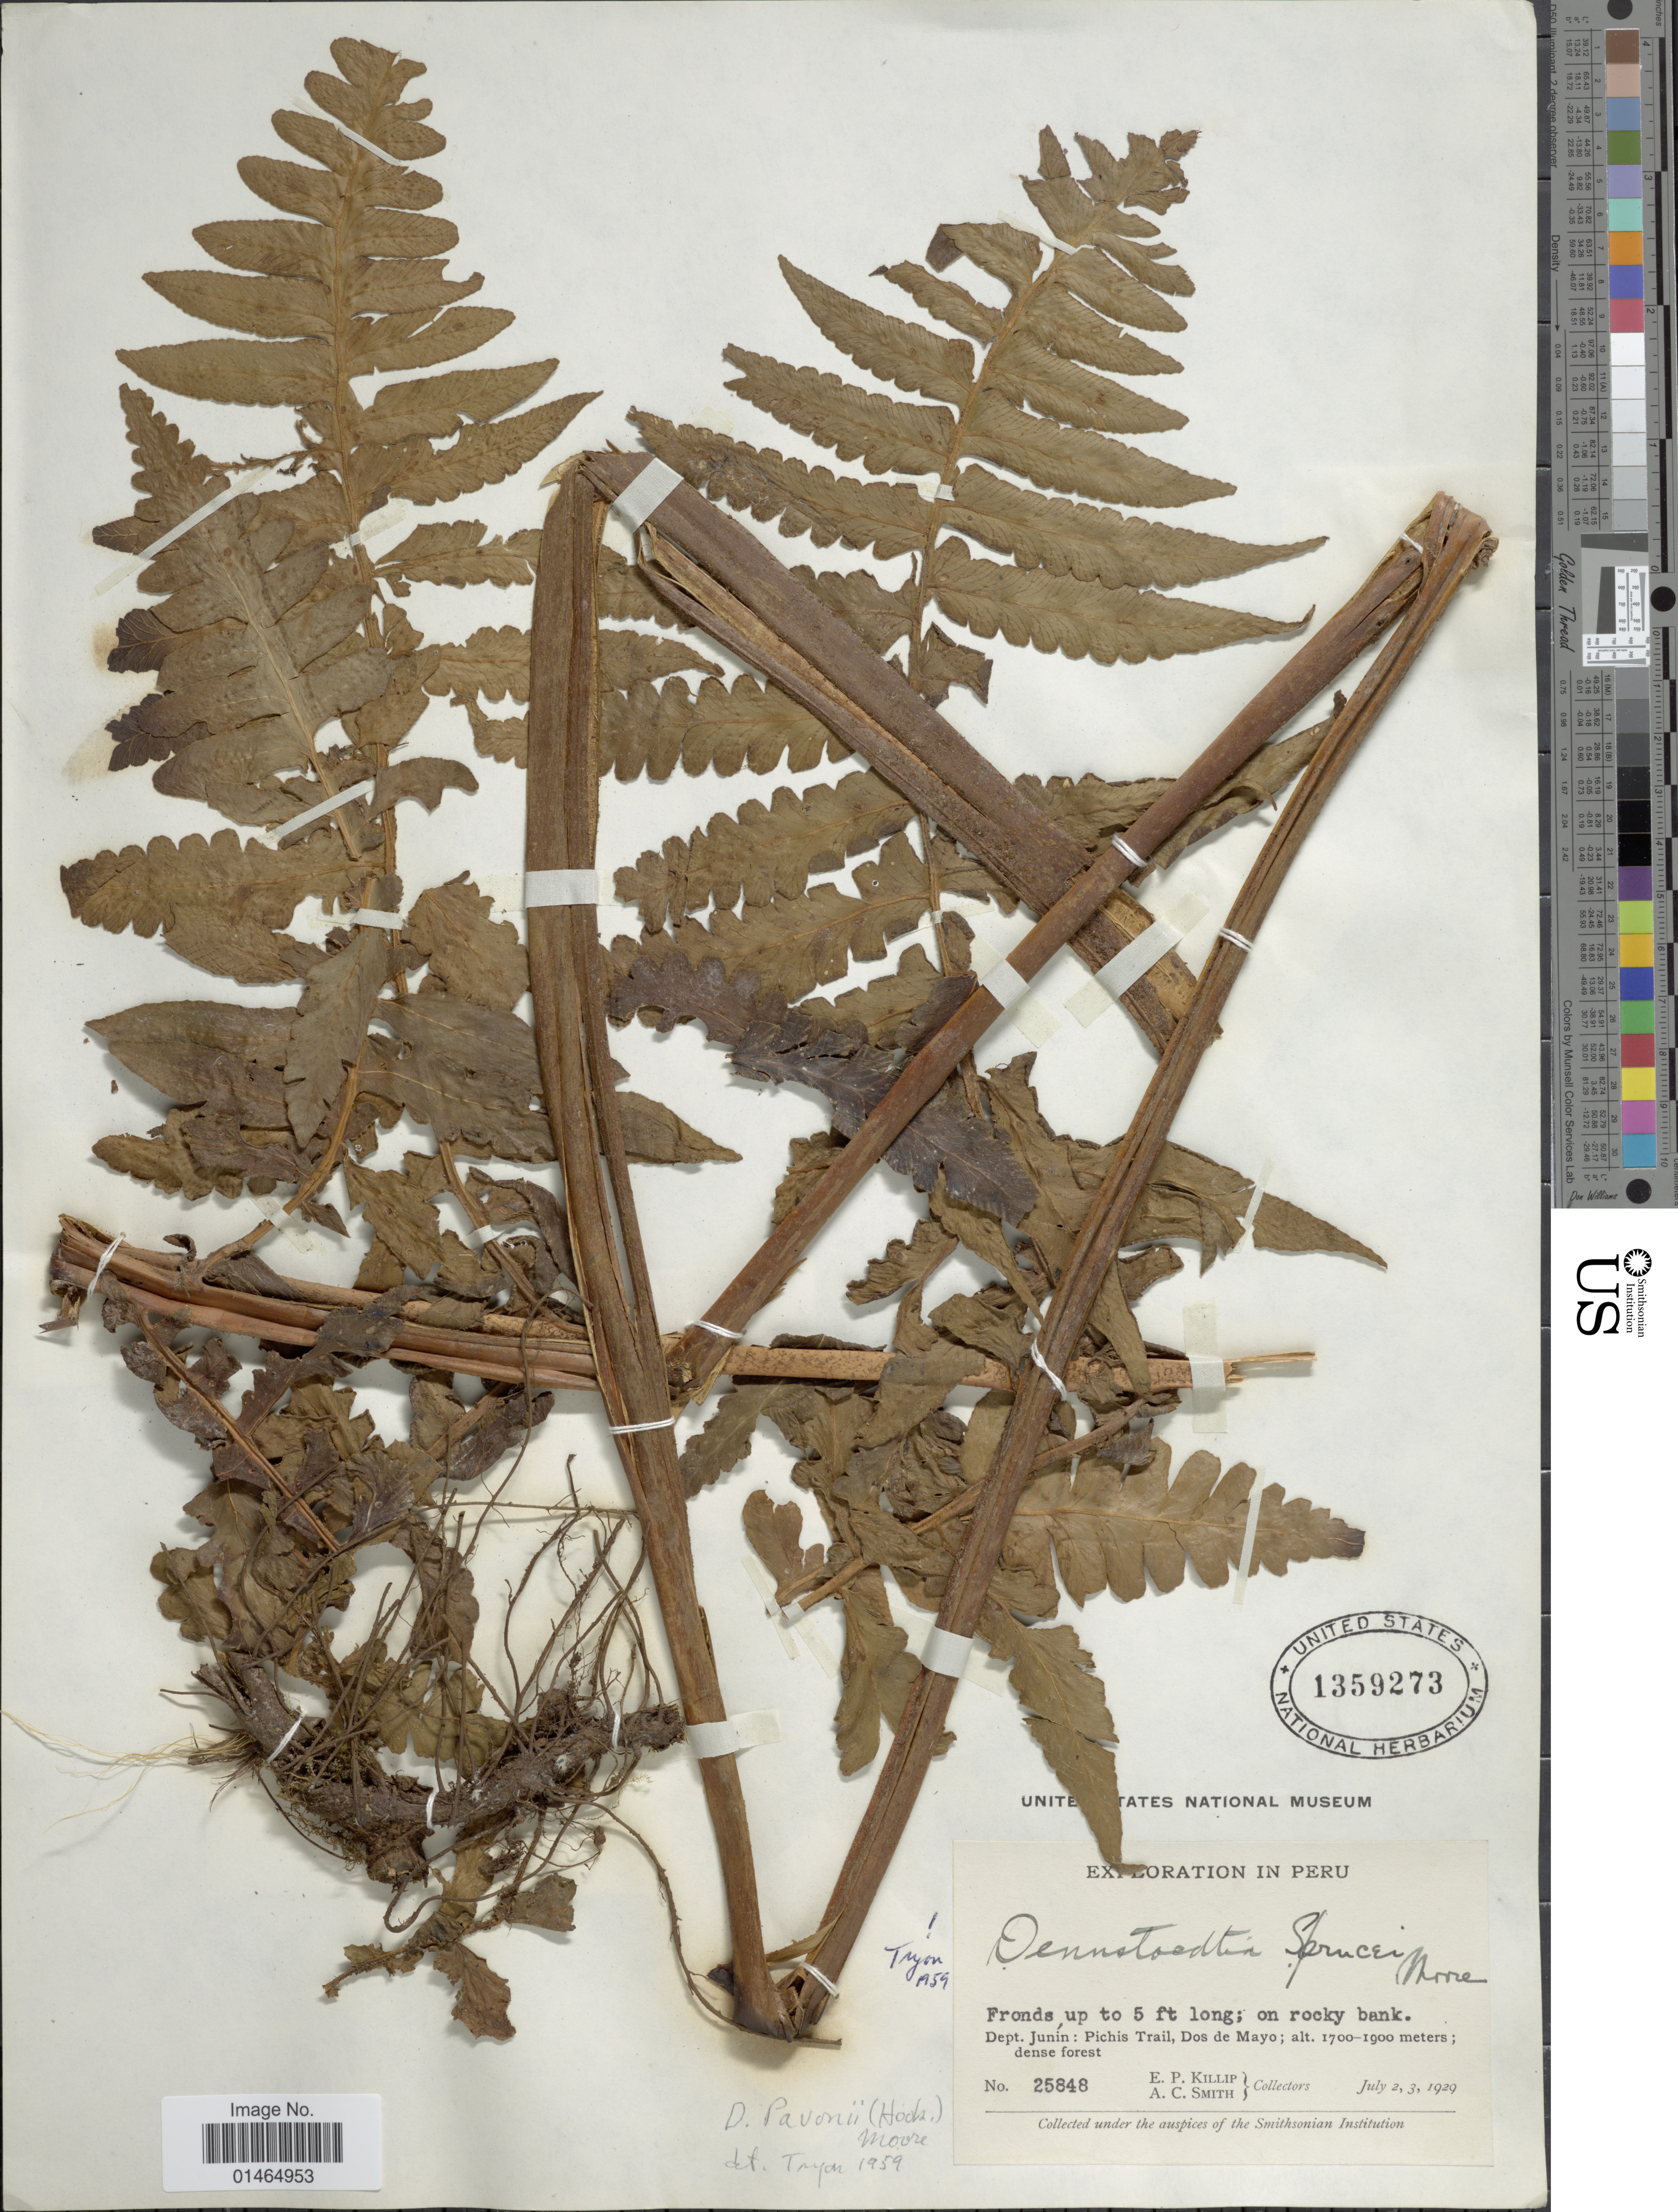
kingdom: Plantae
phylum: Tracheophyta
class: Polypodiopsida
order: Polypodiales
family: Dennstaedtiaceae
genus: Dennstaedtia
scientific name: Dennstaedtia sprucei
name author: T. Moore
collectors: E. P. Killip & A. C. Smith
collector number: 25848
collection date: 1929-07-02/1929-07-03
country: Peru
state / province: Junín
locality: Pichis Trail, Dos de Mayo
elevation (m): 1700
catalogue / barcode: US 1359273